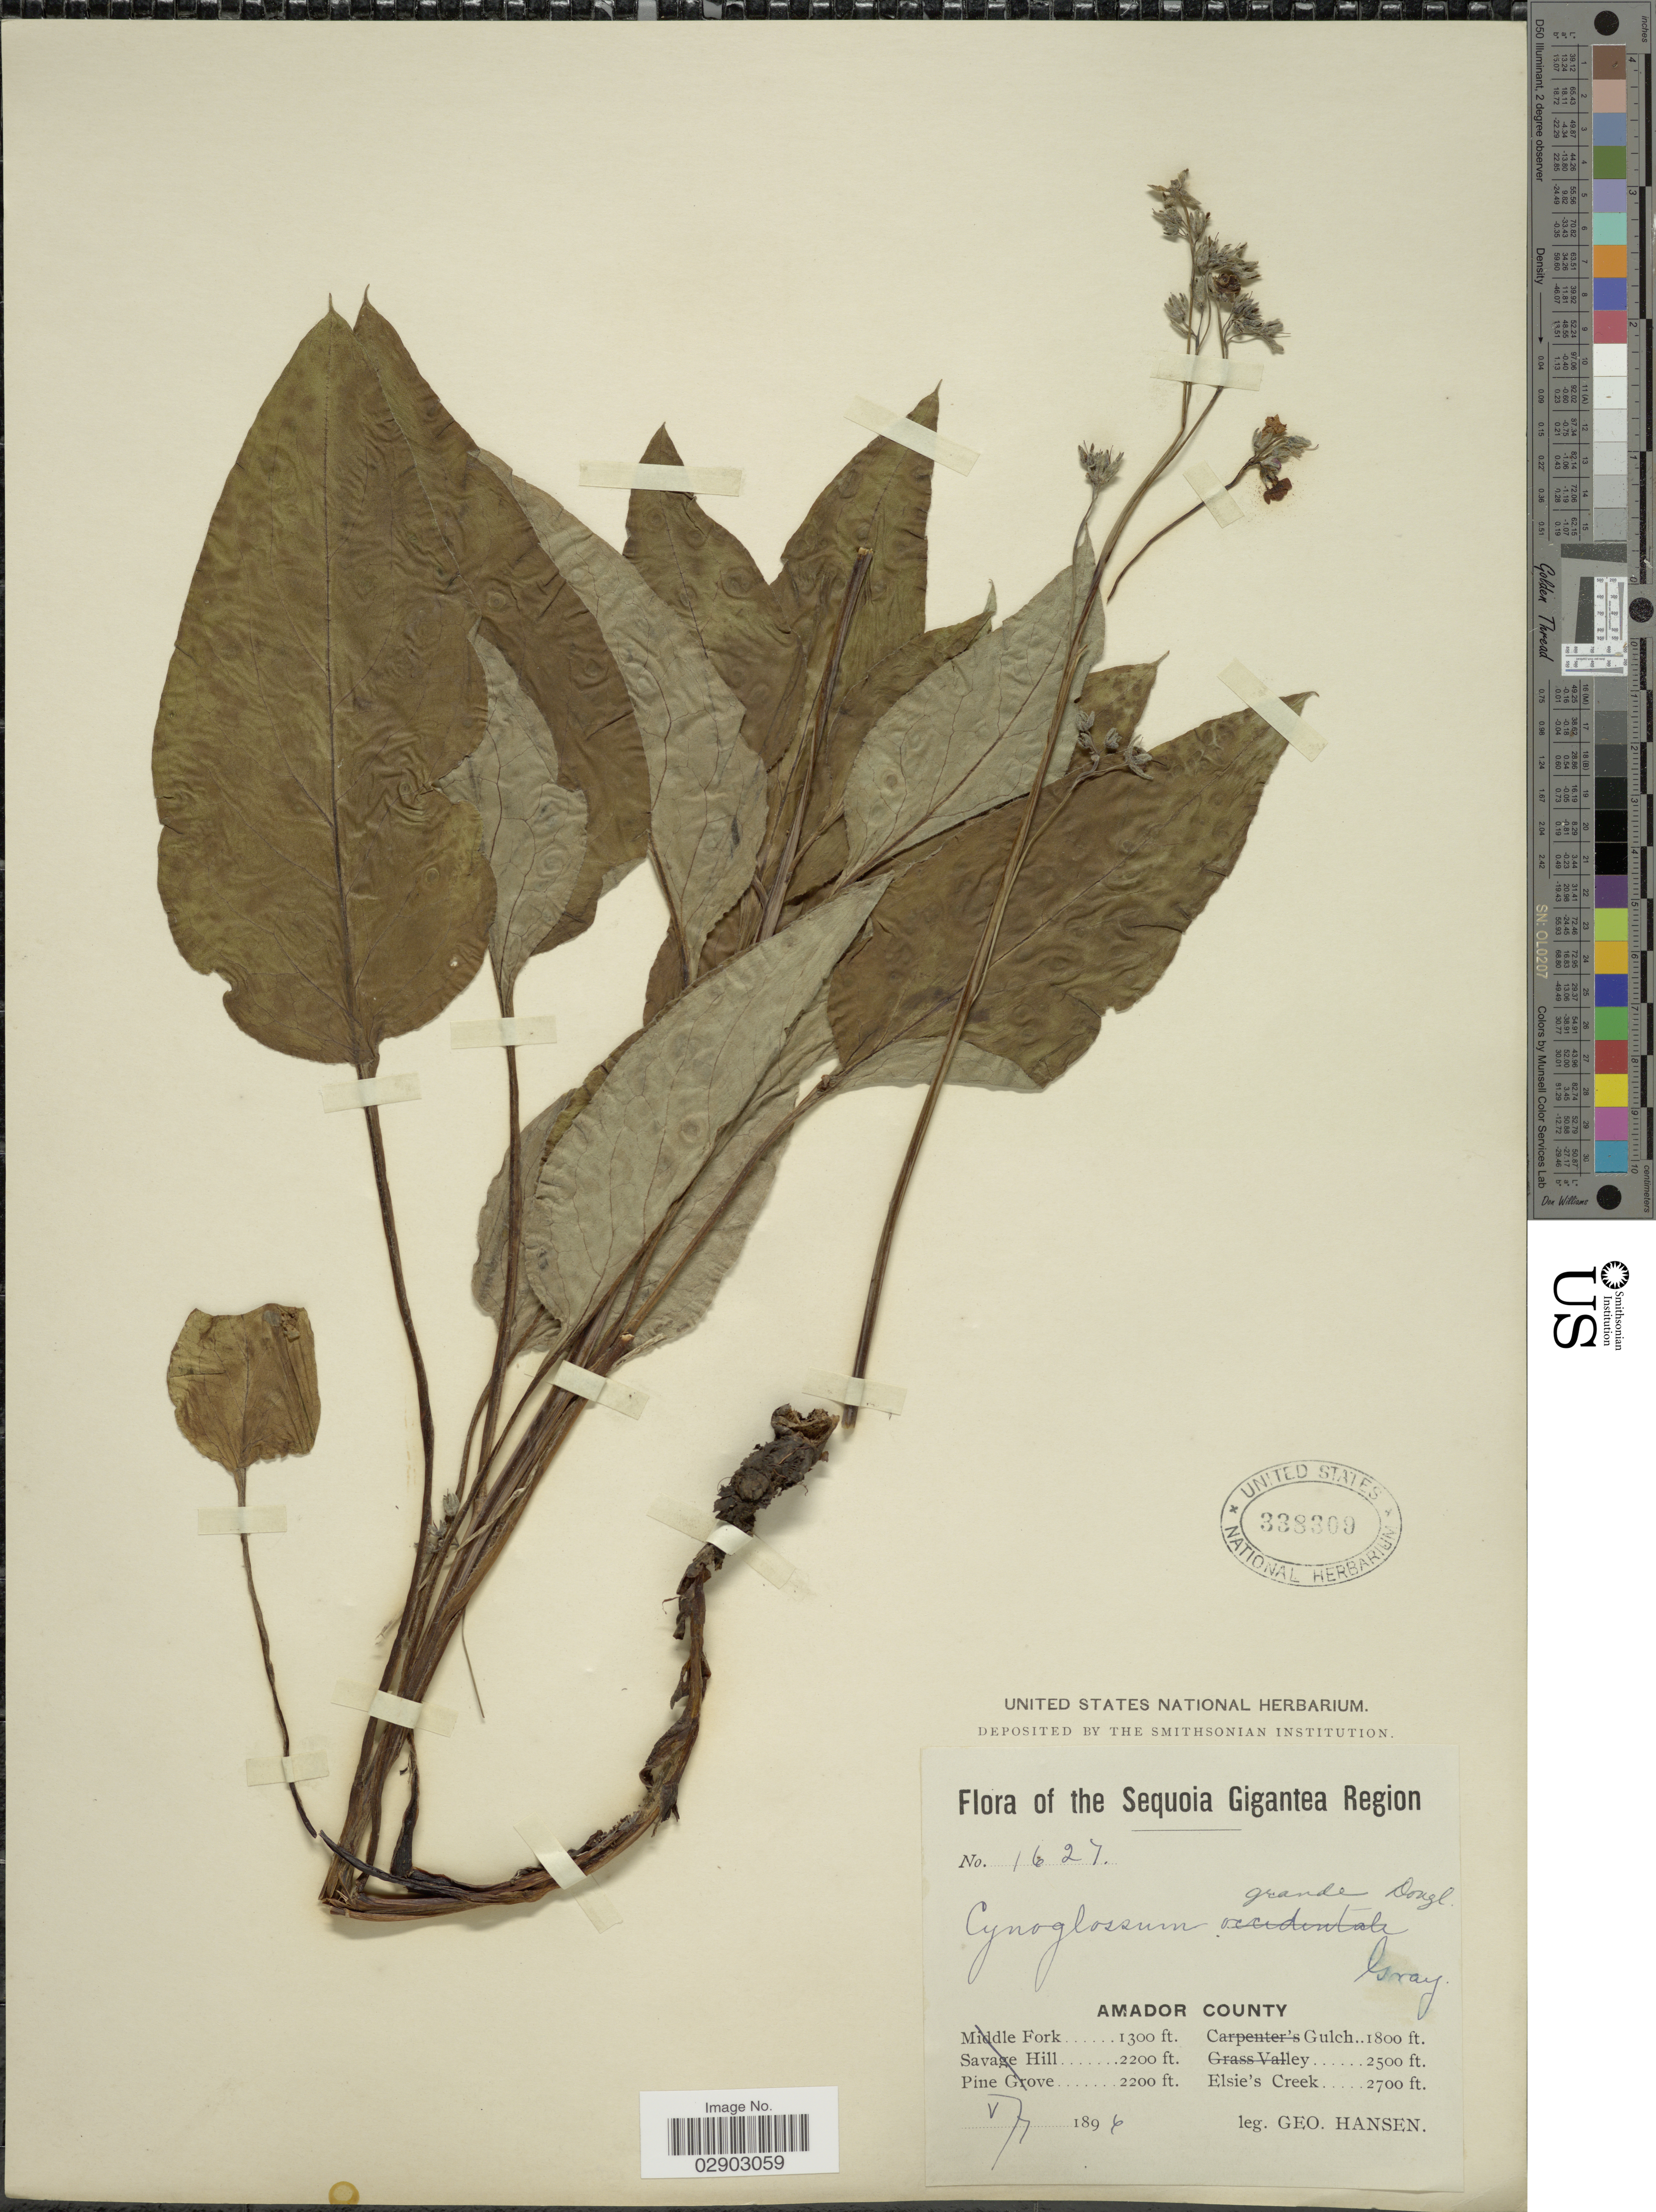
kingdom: Plantae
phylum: Tracheophyta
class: Magnoliopsida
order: Boraginales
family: Boraginaceae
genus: Cynoglossum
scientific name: Cynoglossum grande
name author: Douglas ex Lehm.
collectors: G. Hansen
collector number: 1627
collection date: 1896-05-07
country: United States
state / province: California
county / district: Amador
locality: Sequoia Gigantea Region. Amador County. Elsie's Creek.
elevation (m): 823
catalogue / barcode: US 338309